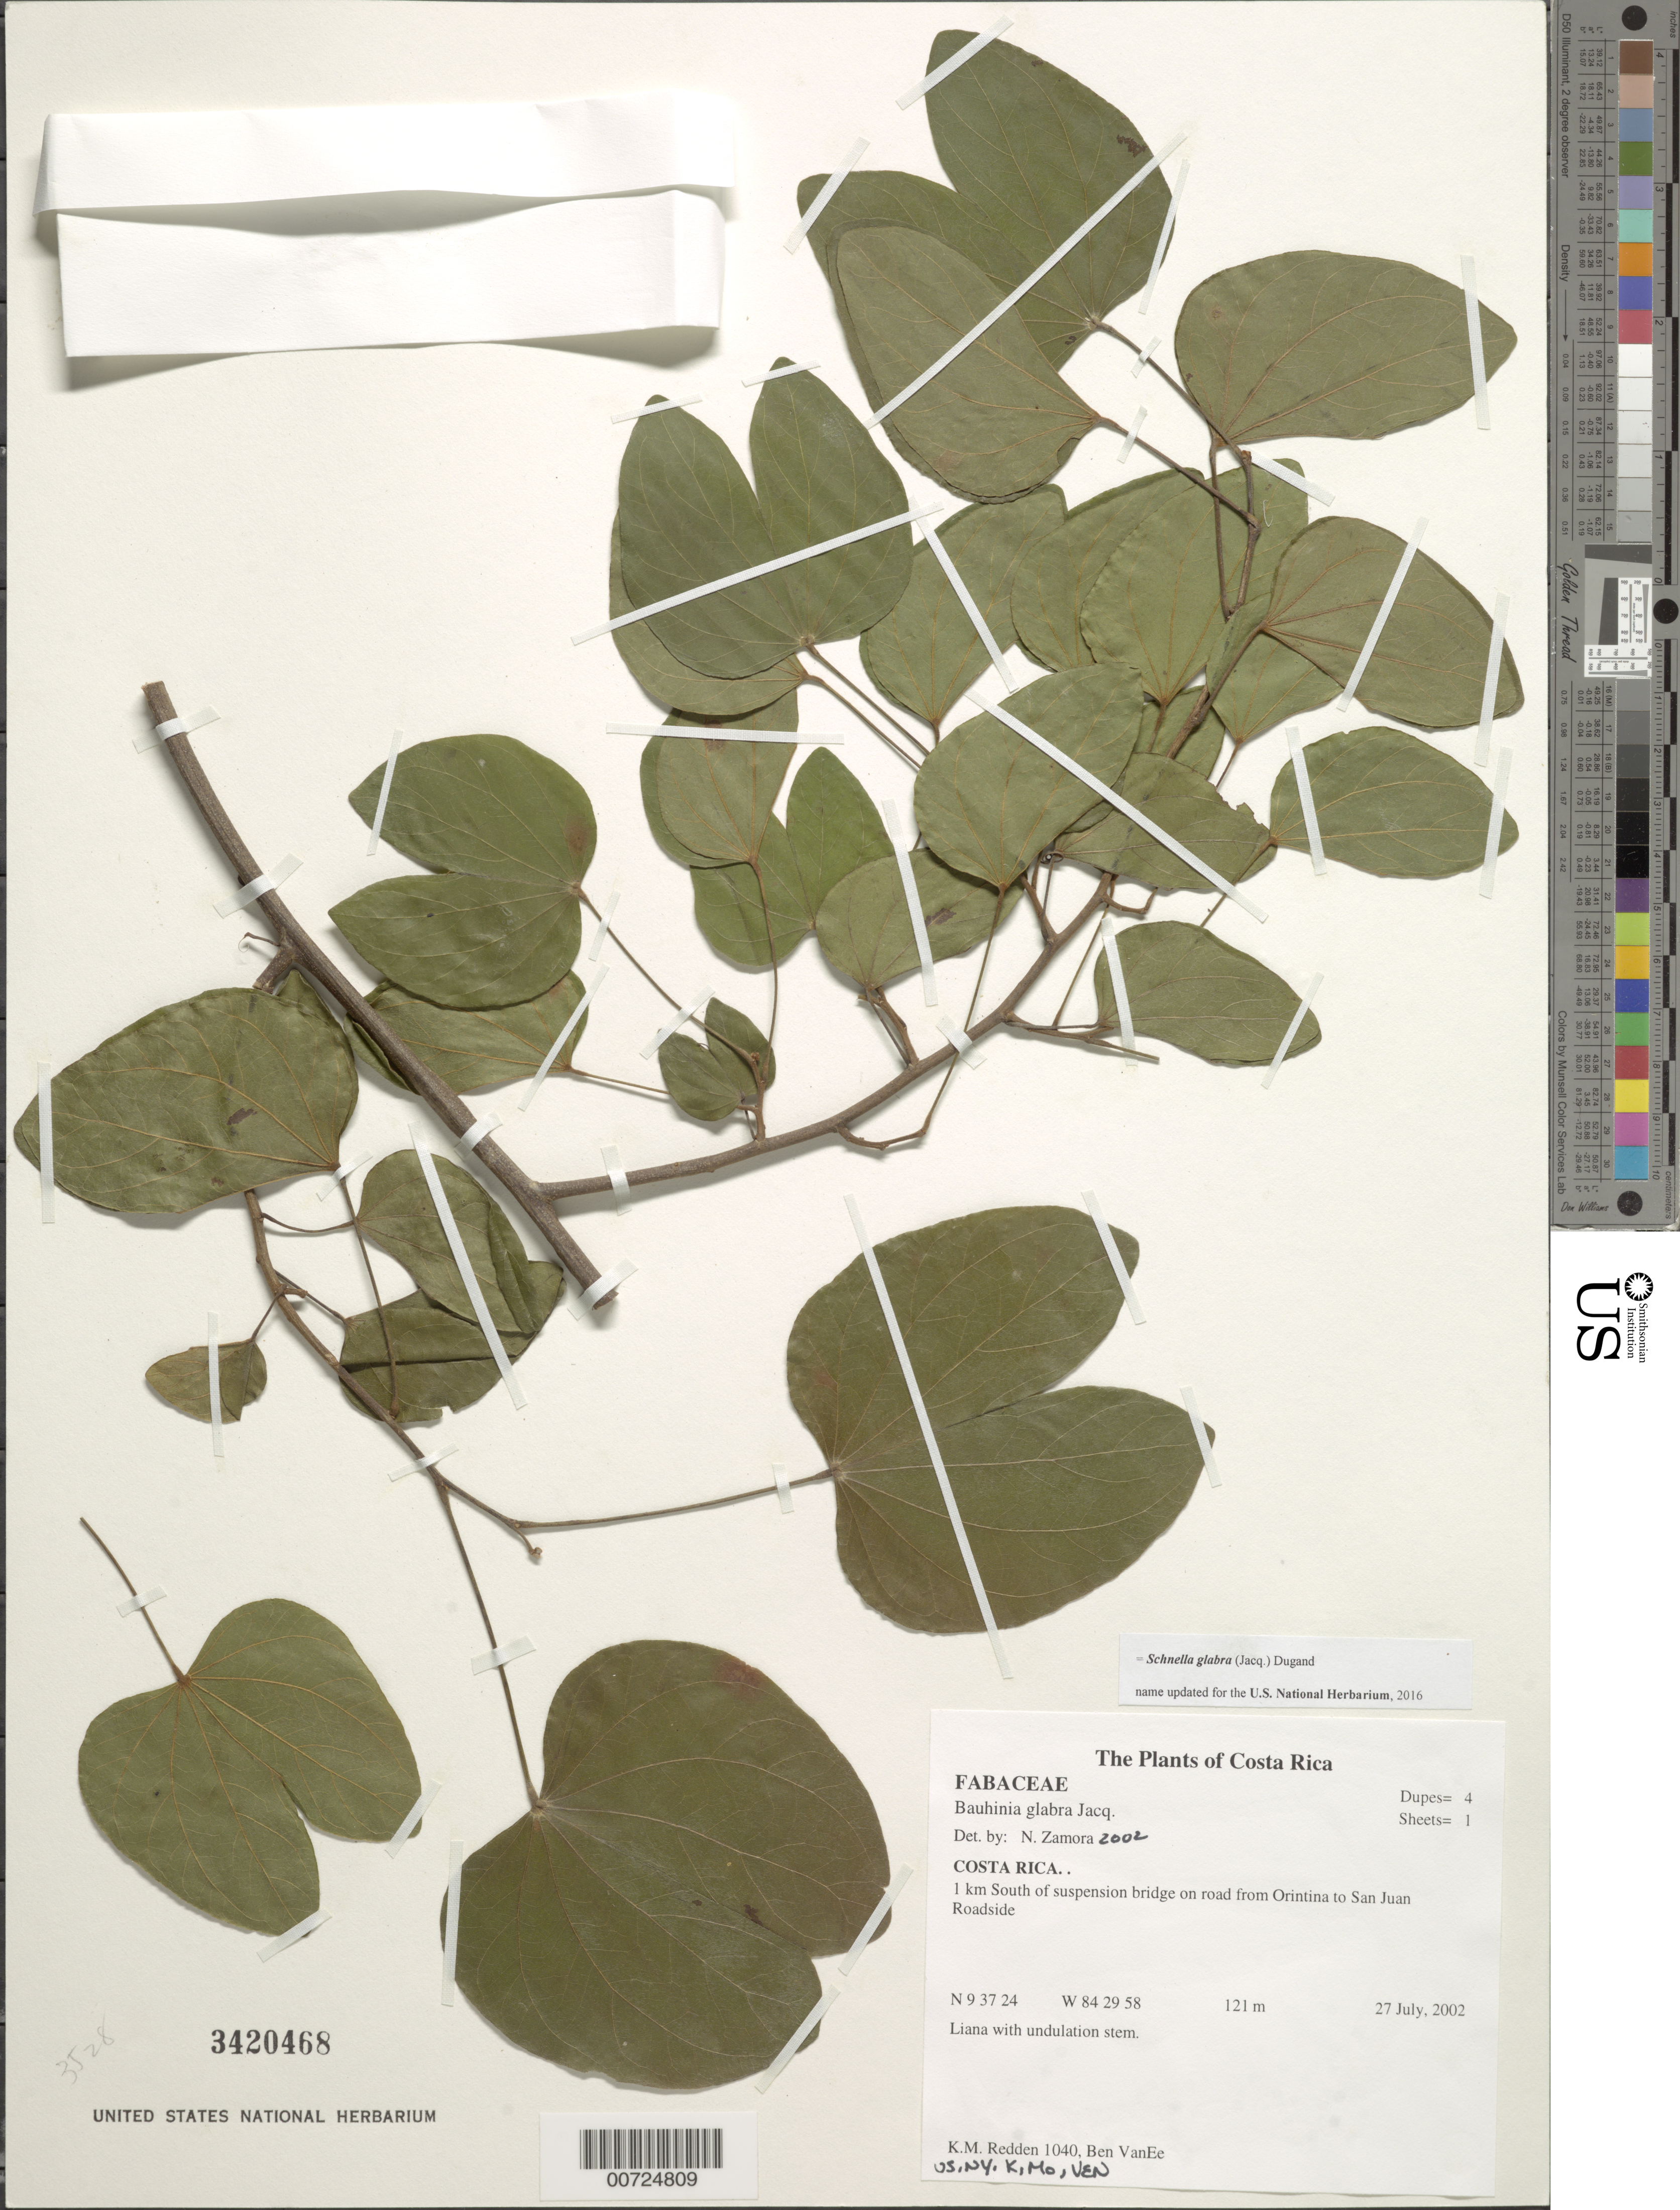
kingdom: Plantae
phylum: Tracheophyta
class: Magnoliopsida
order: Fabales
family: Fabaceae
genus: Schnella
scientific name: Schnella glabra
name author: (Jacq.) Dugand G.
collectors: K. M. Redden & B. VanEe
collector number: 1040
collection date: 2002-07-27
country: Costa Rica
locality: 1 km South of suspension bridge on road from Orintina to San Juan Roadside.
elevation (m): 121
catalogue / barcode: US 3420468